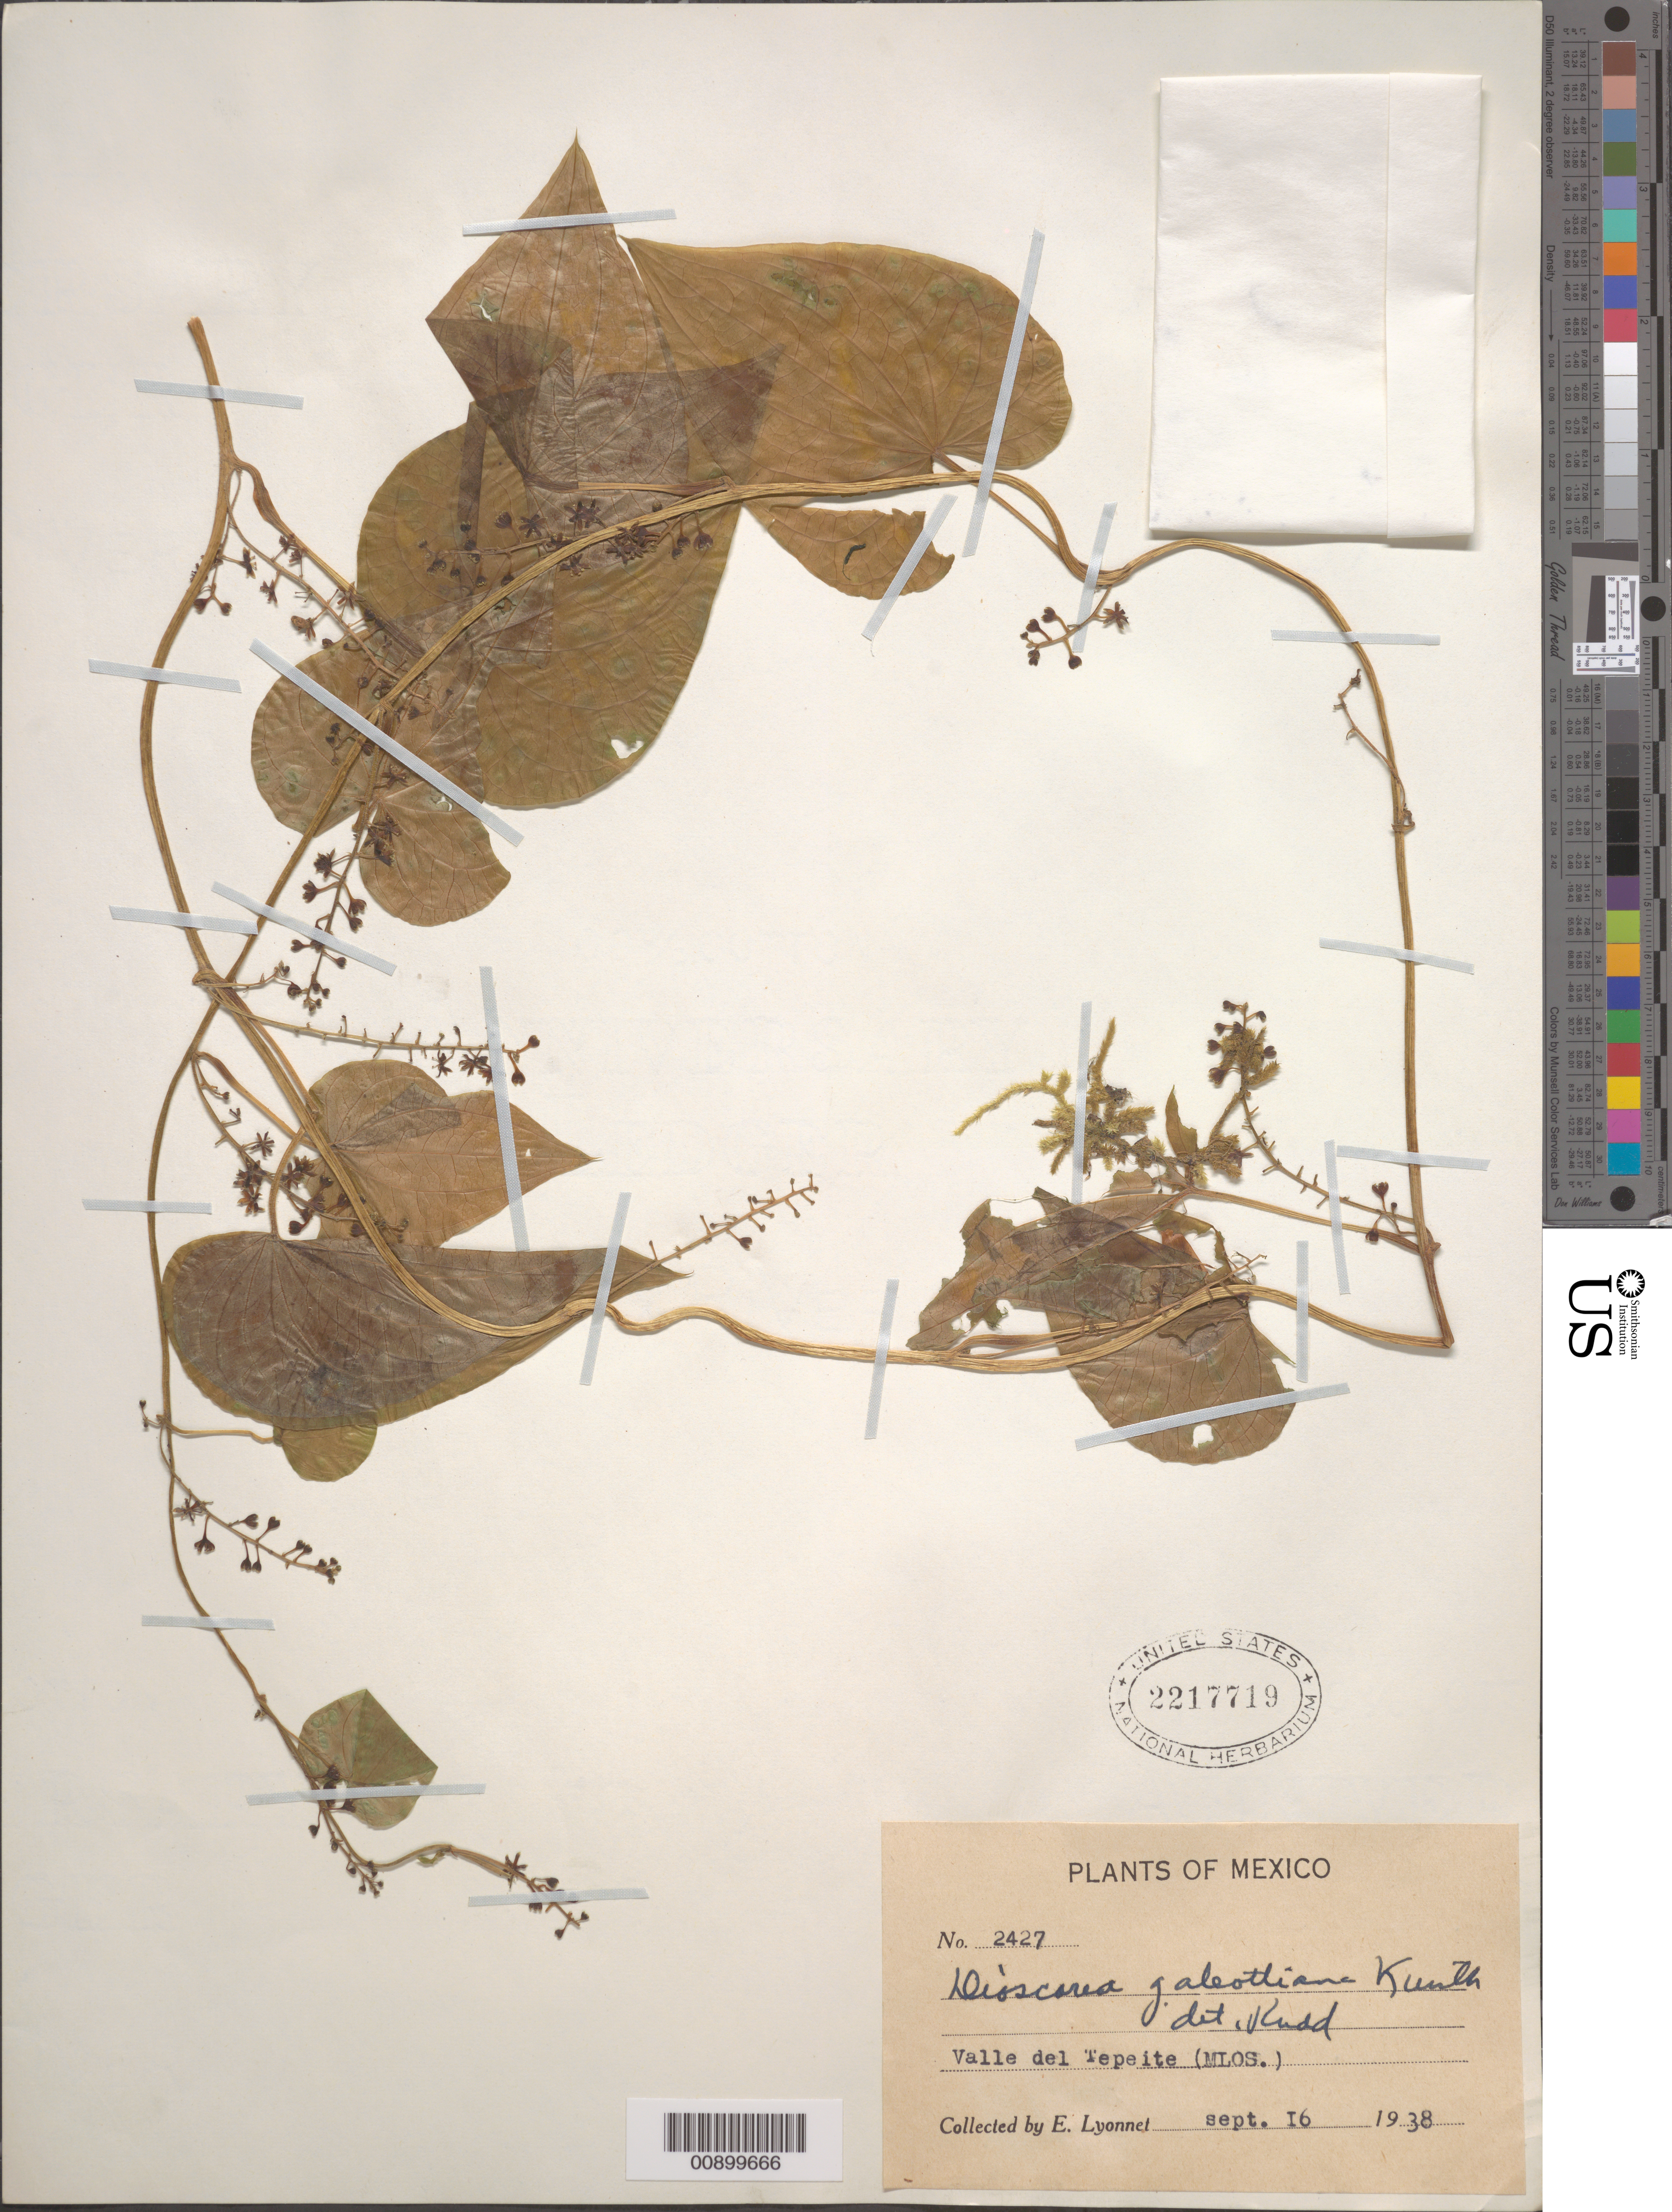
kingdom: Plantae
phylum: Tracheophyta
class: Liliopsida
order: Dioscoreales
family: Dioscoreaceae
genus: Dioscorea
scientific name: Dioscorea galeottiana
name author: Kunth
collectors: Bro. E. Lyonnet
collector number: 2427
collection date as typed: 16 Sep 1938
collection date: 1938-09-16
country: Mexico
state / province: Morelos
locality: Fvalle del Tepeite (Morelos).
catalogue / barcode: US 2217719